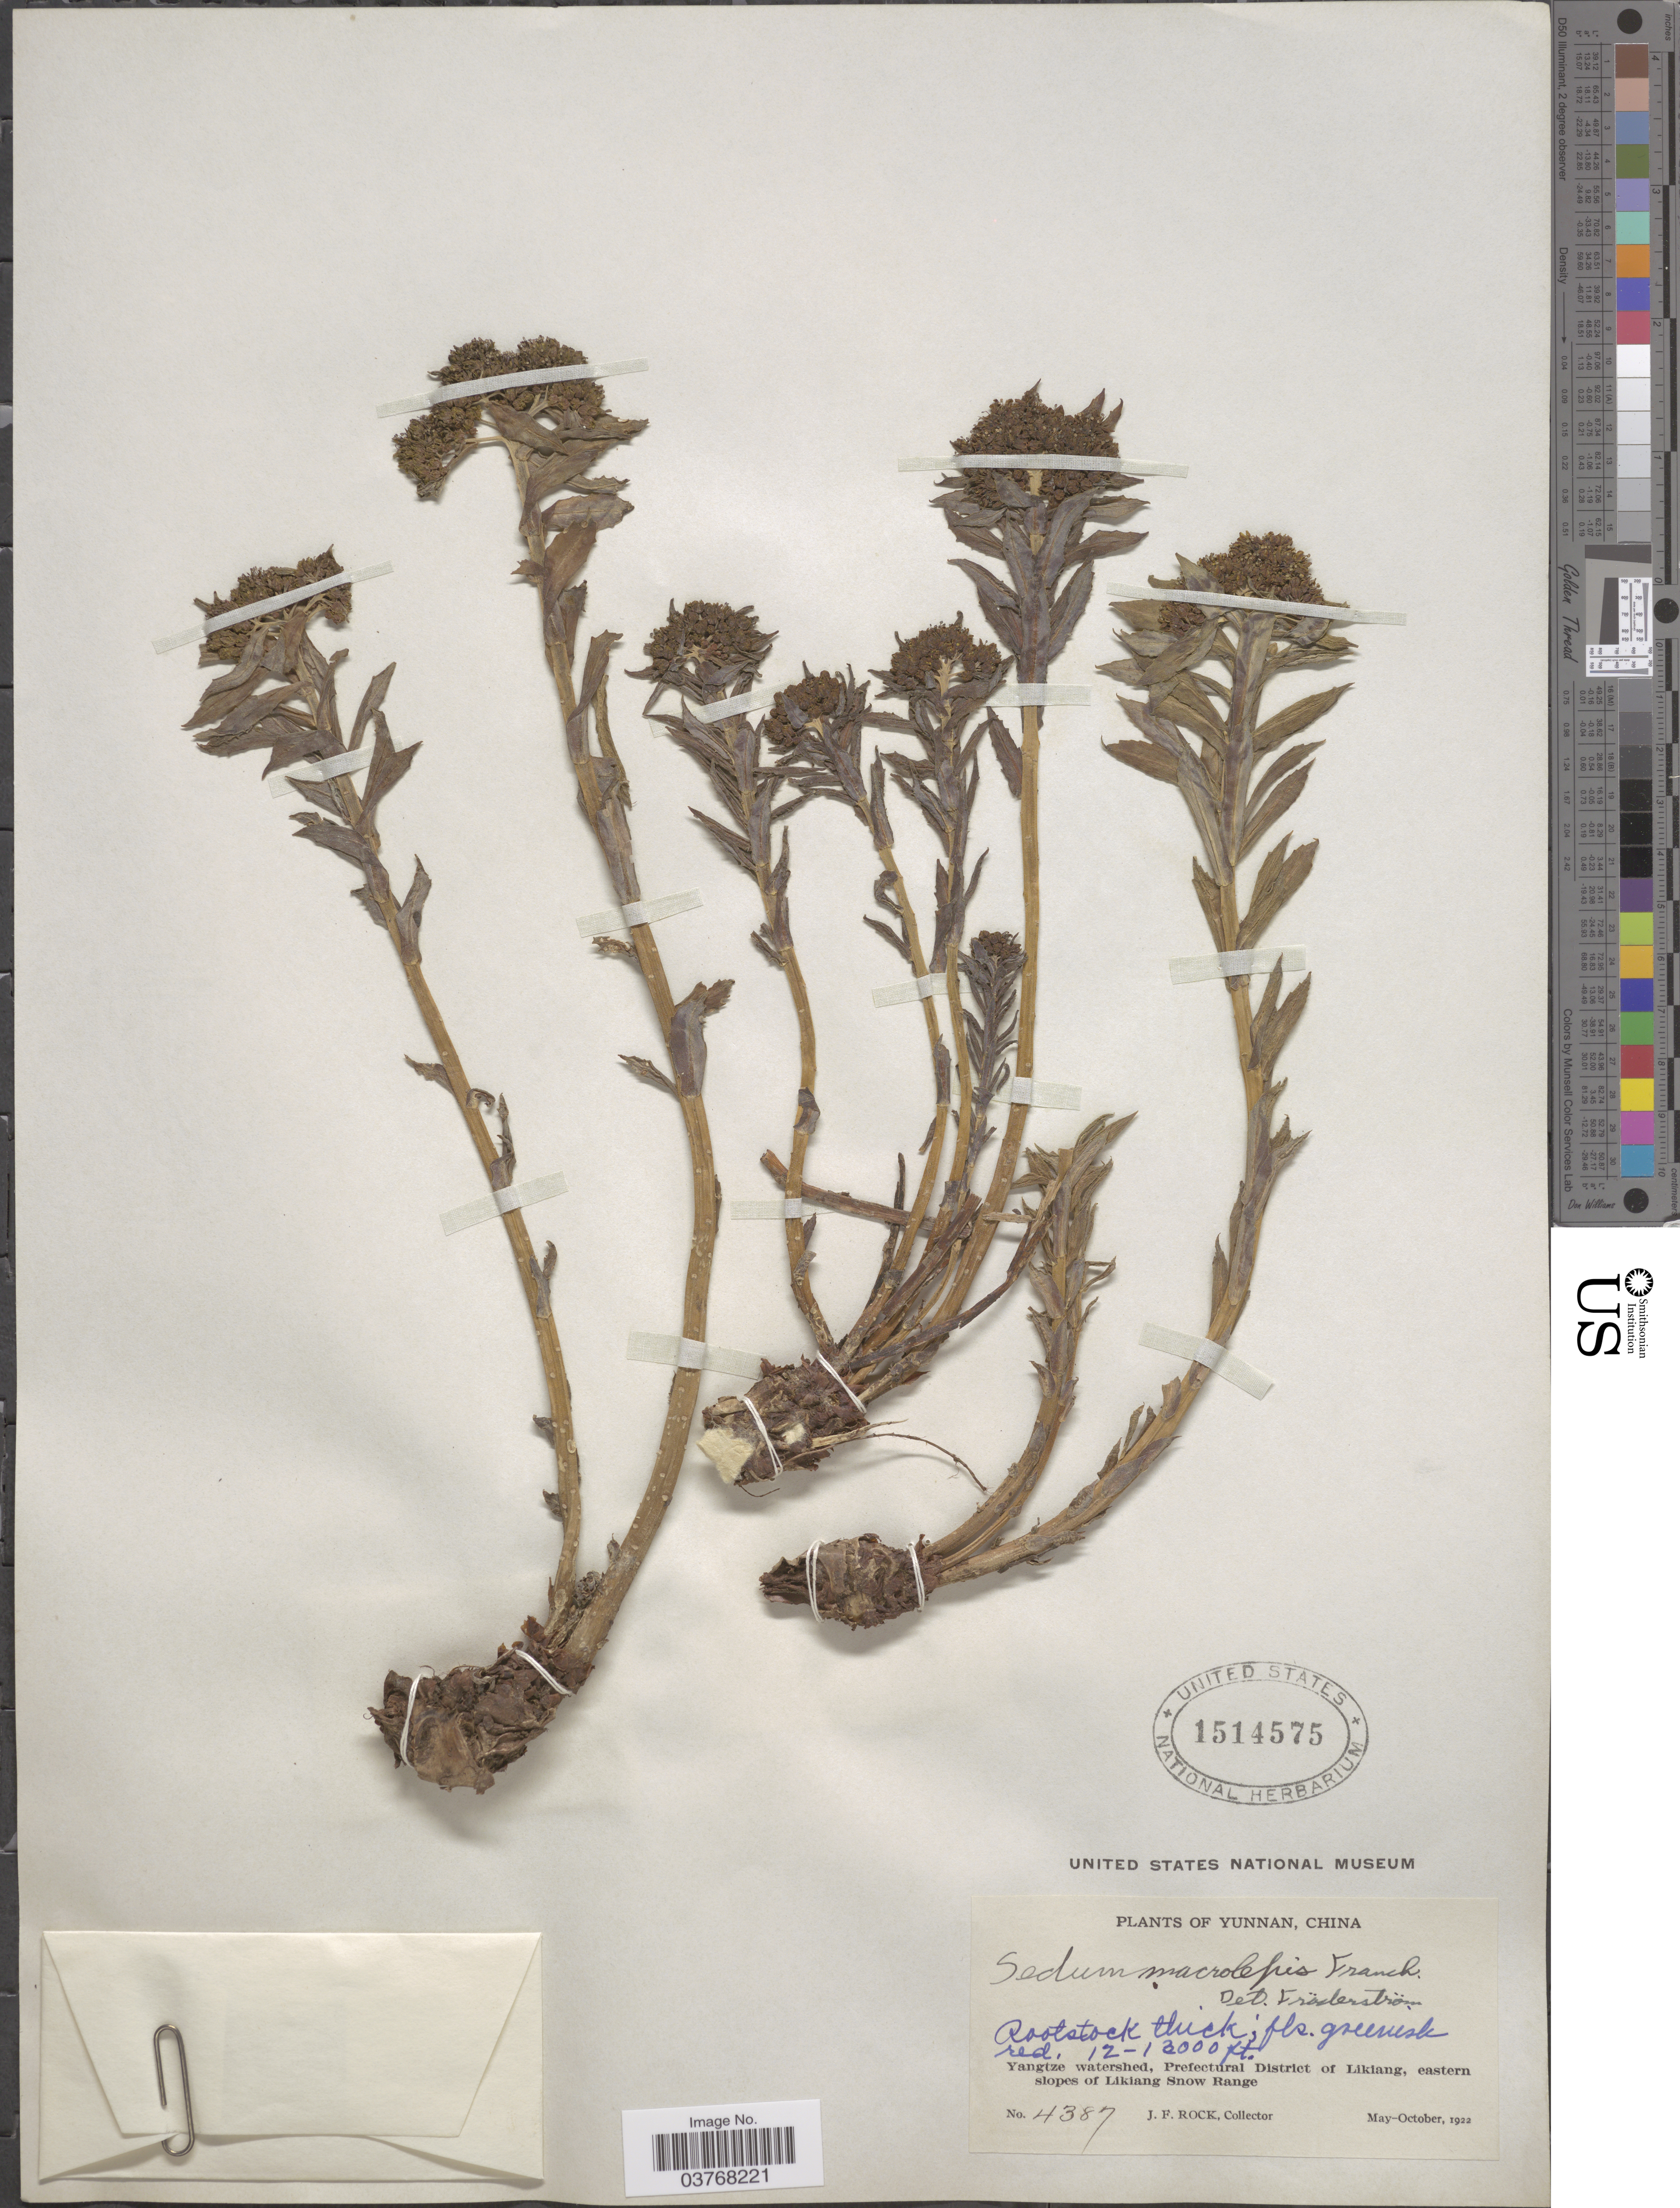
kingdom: Plantae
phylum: Tracheophyta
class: Magnoliopsida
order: Saxifragales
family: Crassulaceae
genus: Rhodiola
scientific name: Rhodiola kirilowii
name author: (Regel) Maxim.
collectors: J. Rock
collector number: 4387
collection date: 1922-05/1922-10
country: China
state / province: Yunnan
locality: Yangtze watershed, Prefectural District of Likiang, eastern slopes of Likiang Snow Range.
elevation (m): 3658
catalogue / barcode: US 1514575